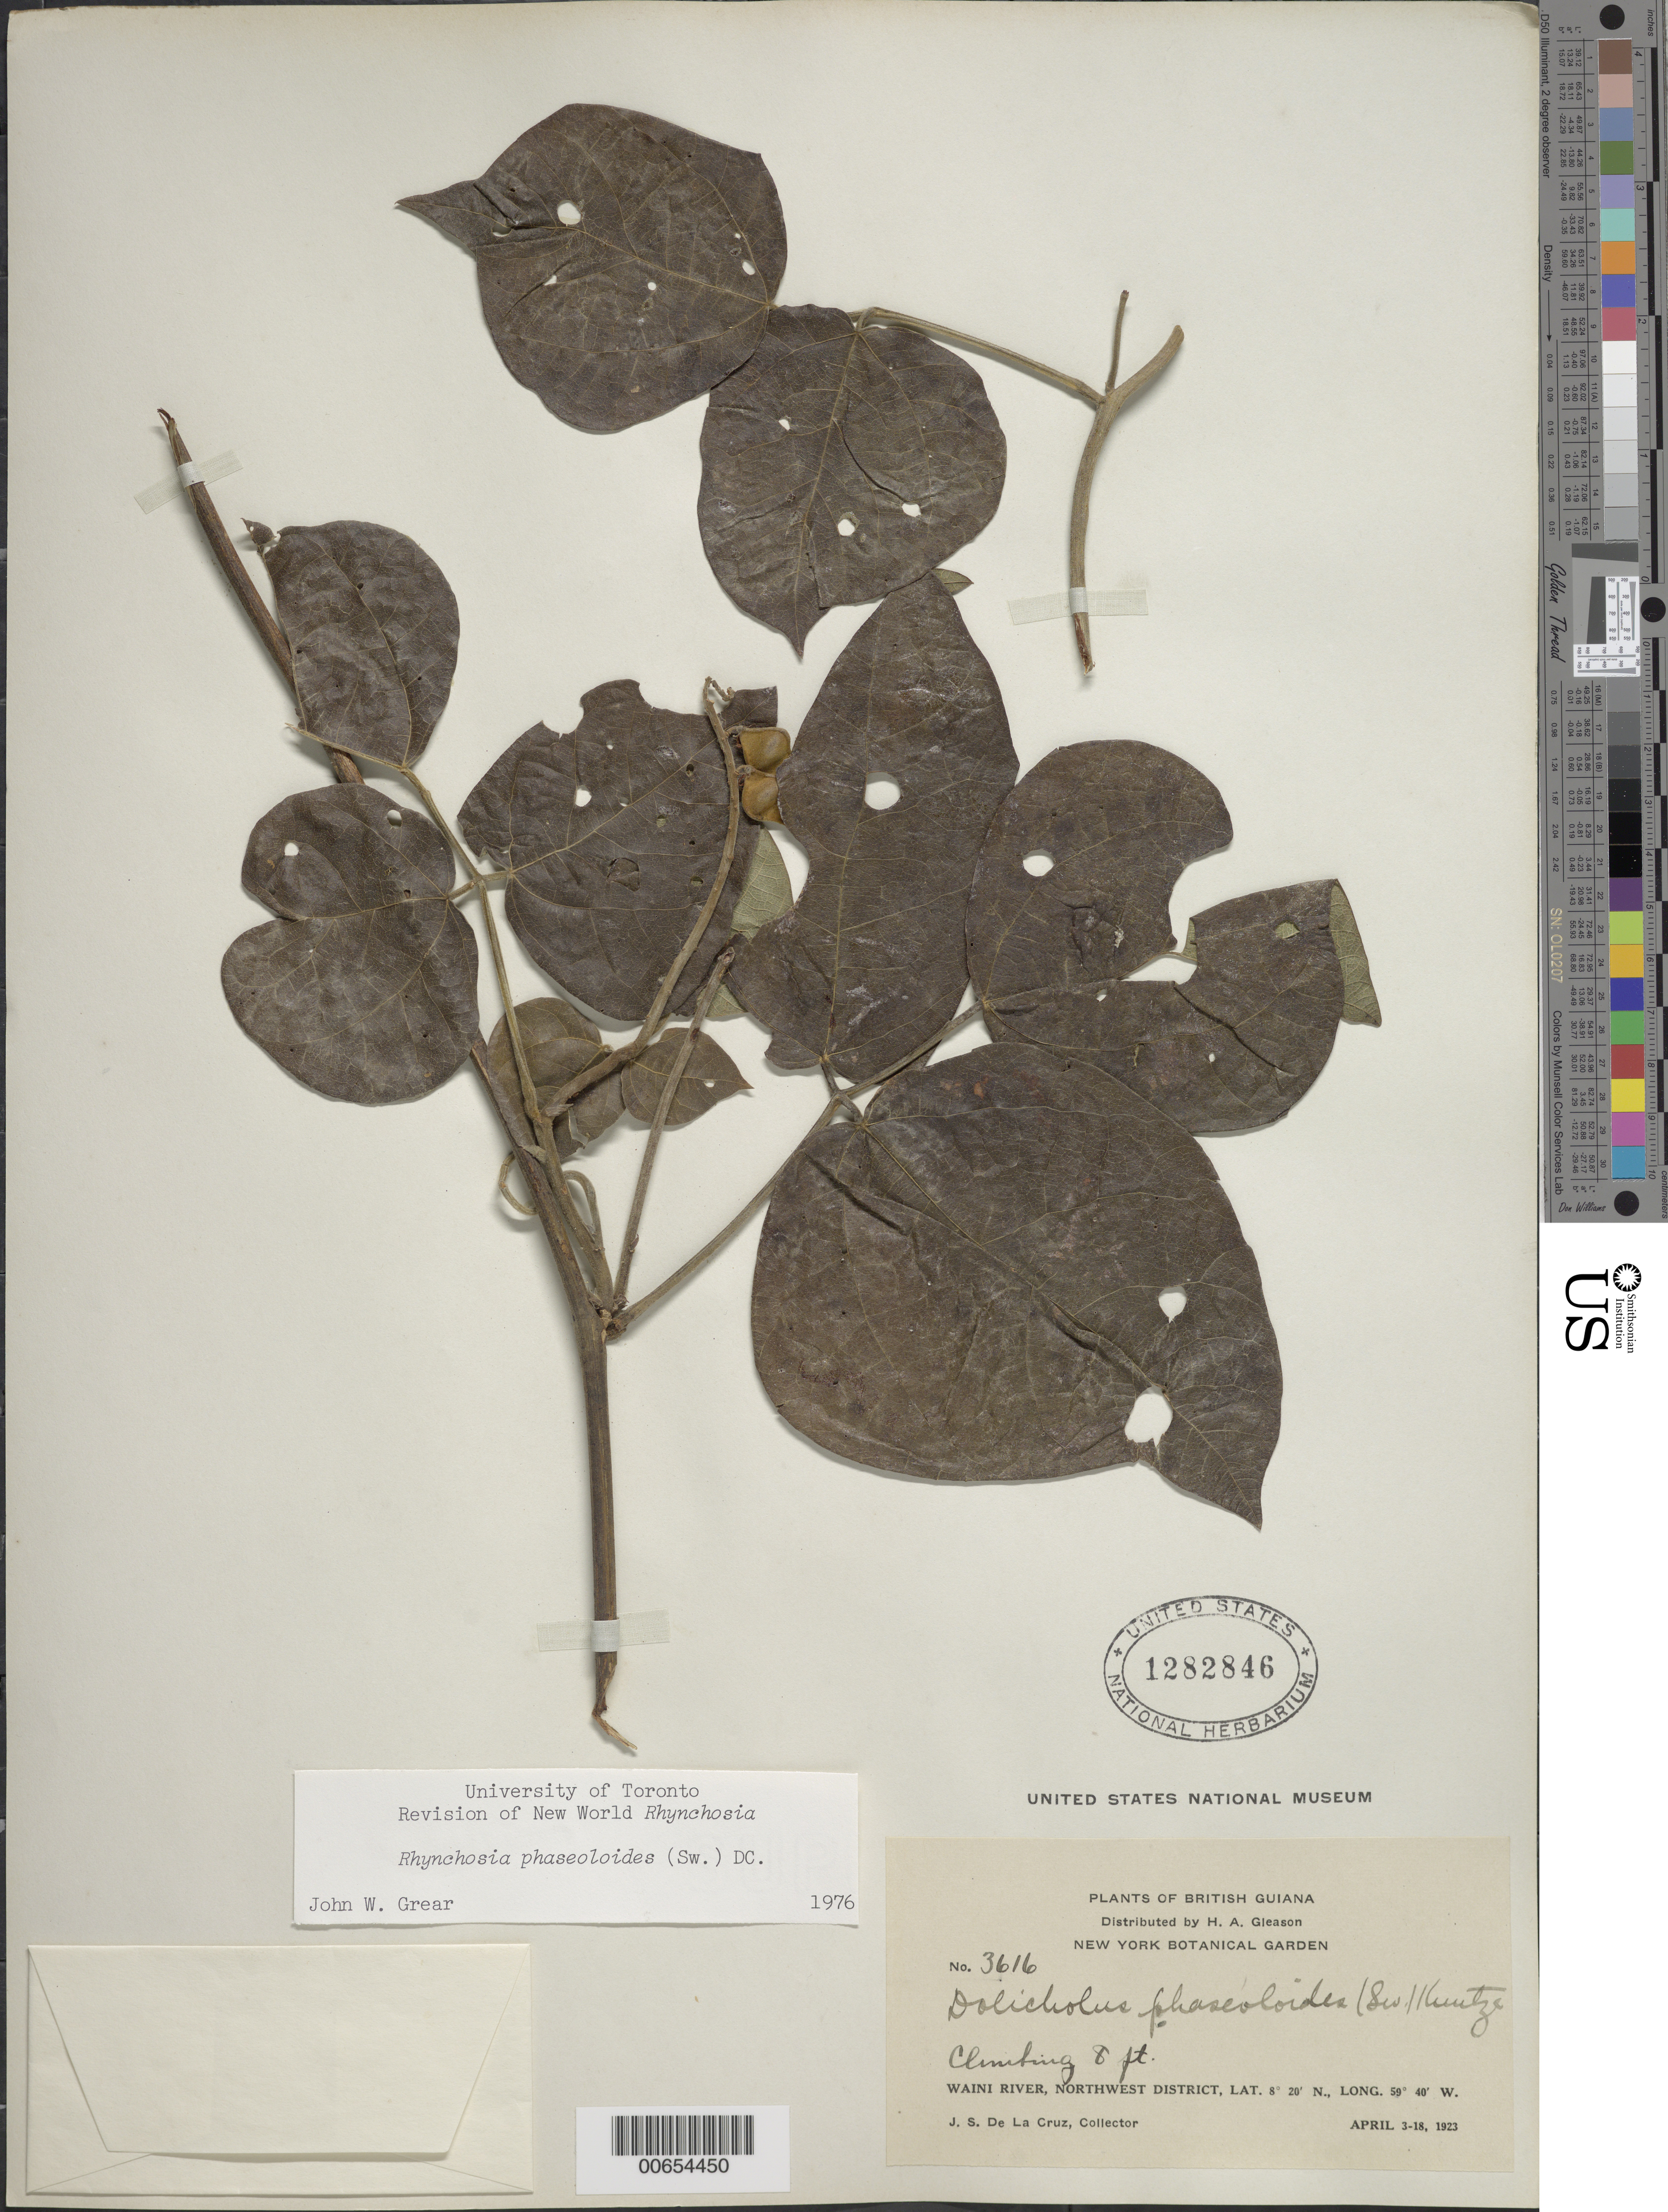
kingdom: Plantae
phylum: Tracheophyta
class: Magnoliopsida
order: Fabales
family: Fabaceae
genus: Rhynchosia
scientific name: Rhynchosia phaseoloides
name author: (Sw.) DC.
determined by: Grear, J. W., Jr.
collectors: J. S. de la Cruz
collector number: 3616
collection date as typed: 3-Apr-23 to 18-Apr-23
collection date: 1923-04-03/1923-04-18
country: Guyana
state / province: Barima-Waini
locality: Waini R., NW District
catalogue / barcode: US 1282846